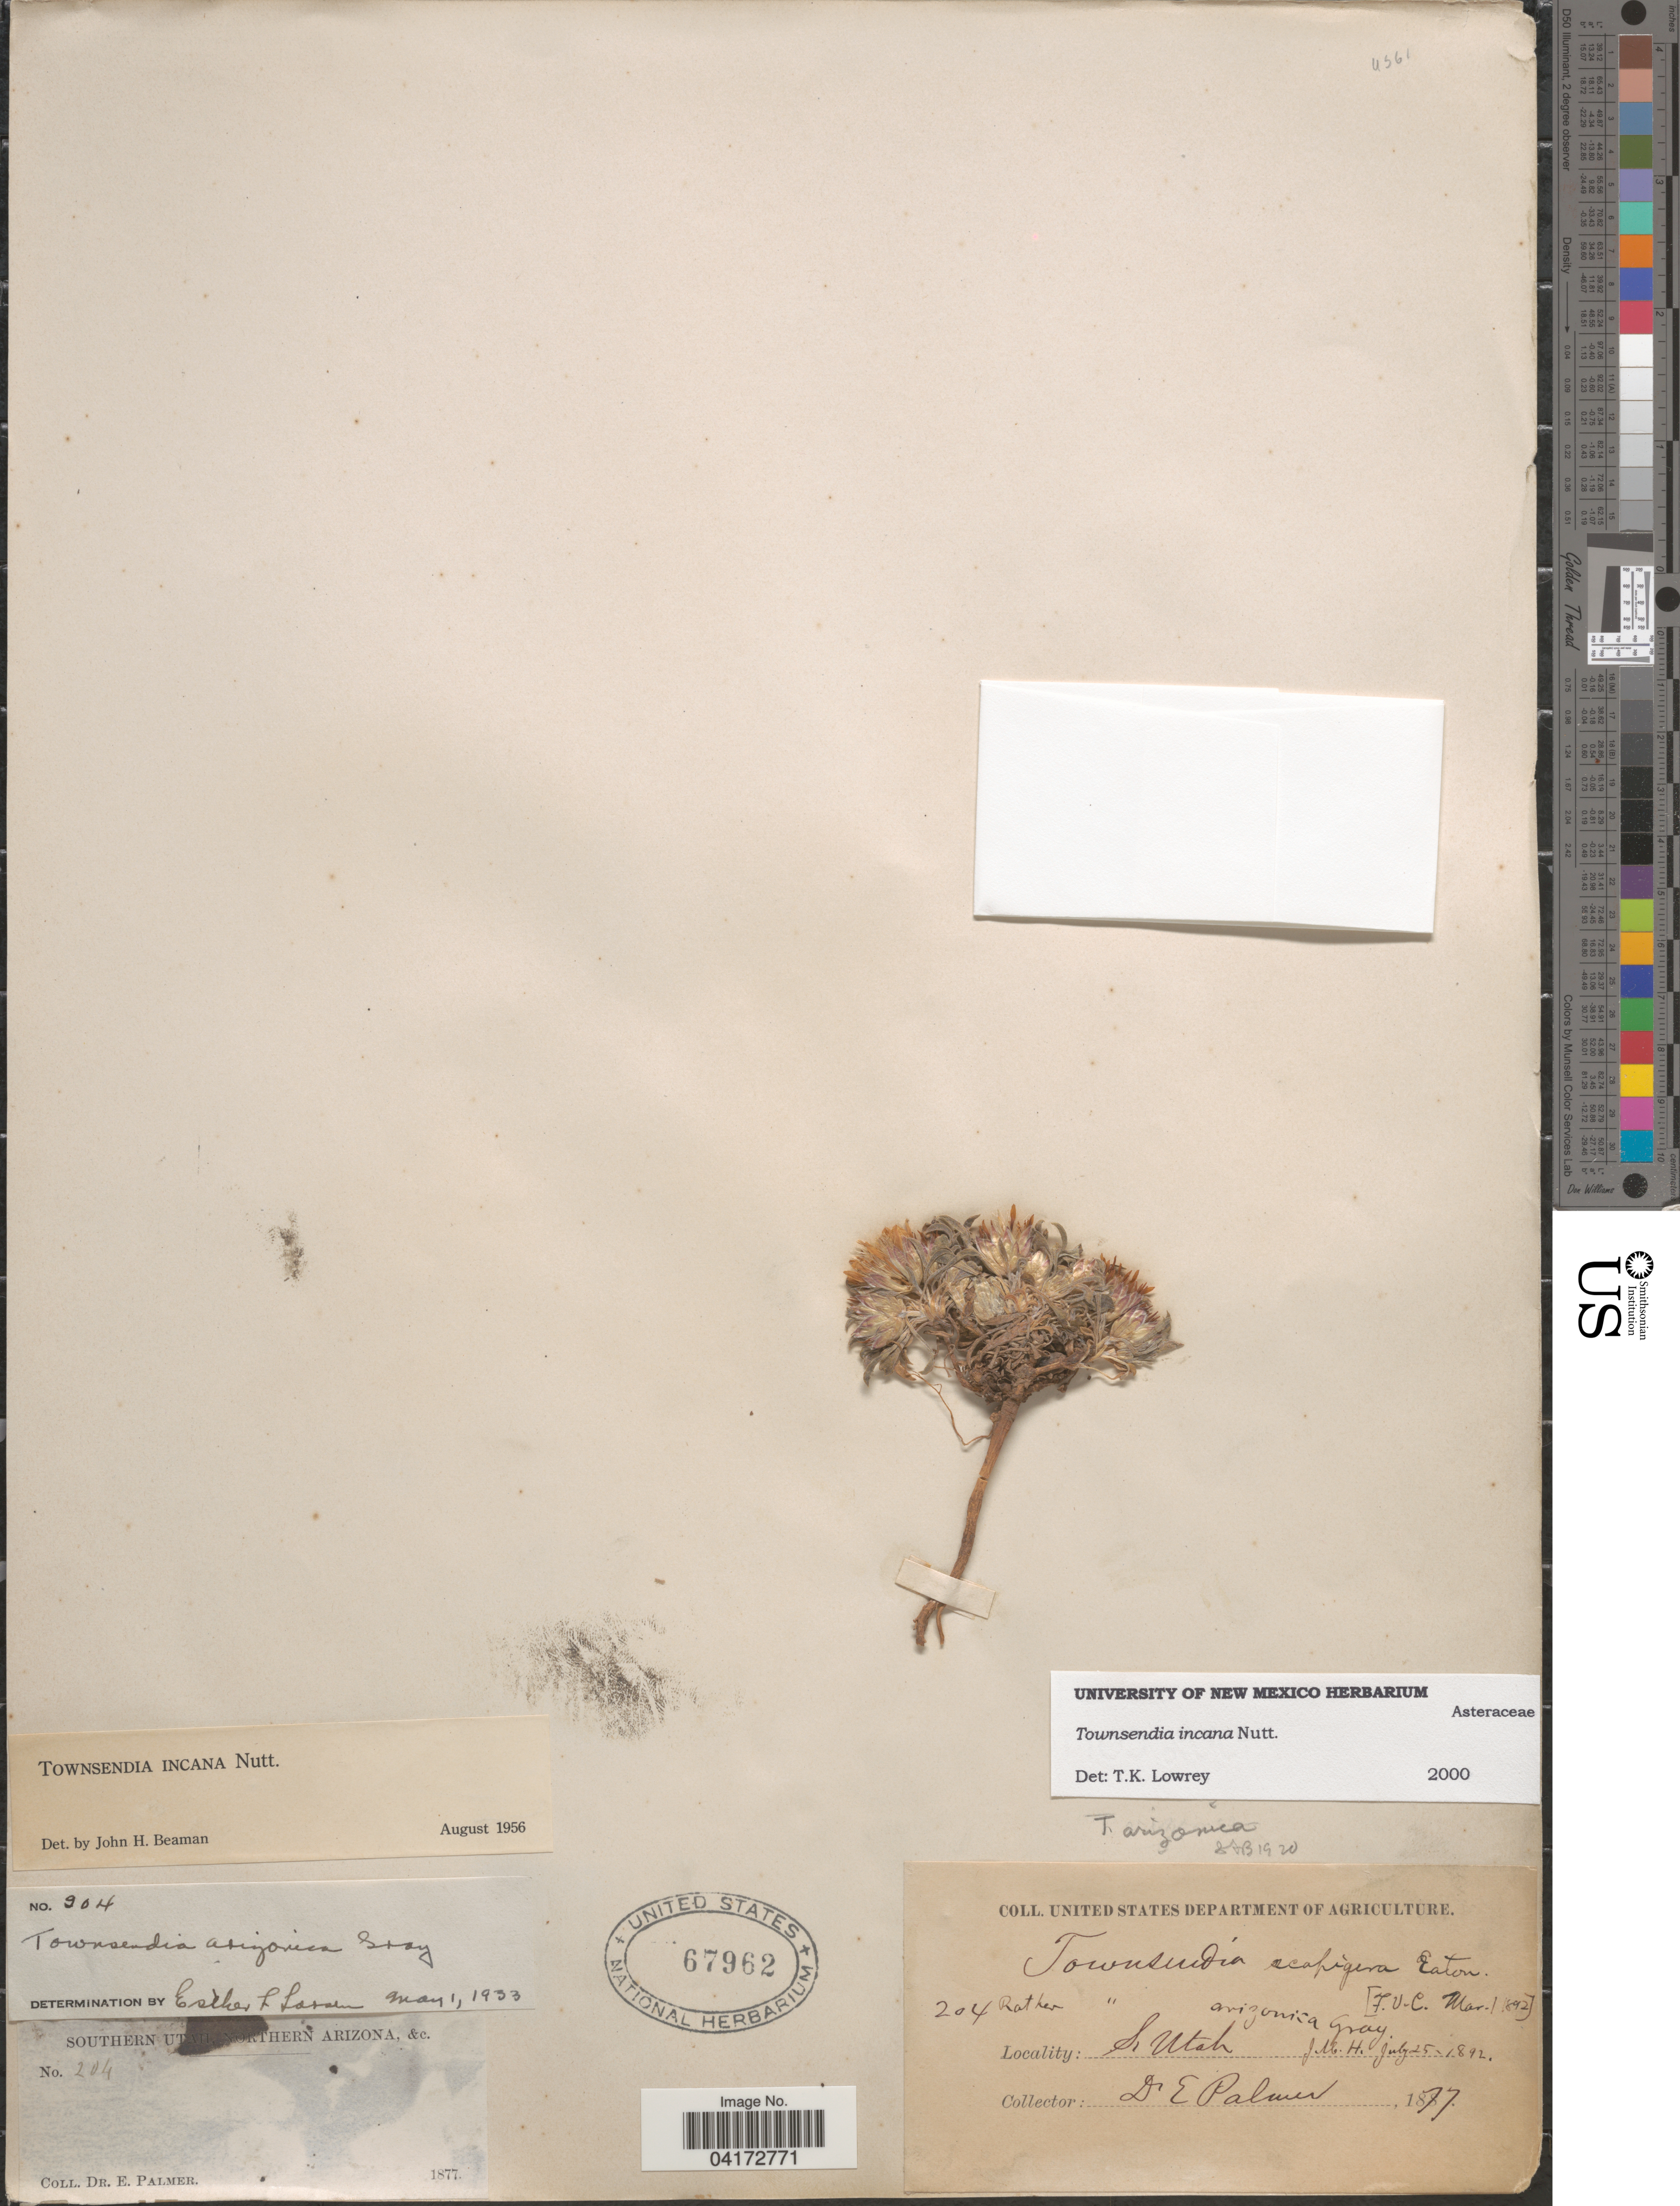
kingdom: Plantae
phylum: Tracheophyta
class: Magnoliopsida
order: Asterales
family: Asteraceae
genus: Townsendia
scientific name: Townsendia incana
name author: Nutt.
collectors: E. Palmer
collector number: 204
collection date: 1877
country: United States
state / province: Utah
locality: S. Utah.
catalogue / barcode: US 67962